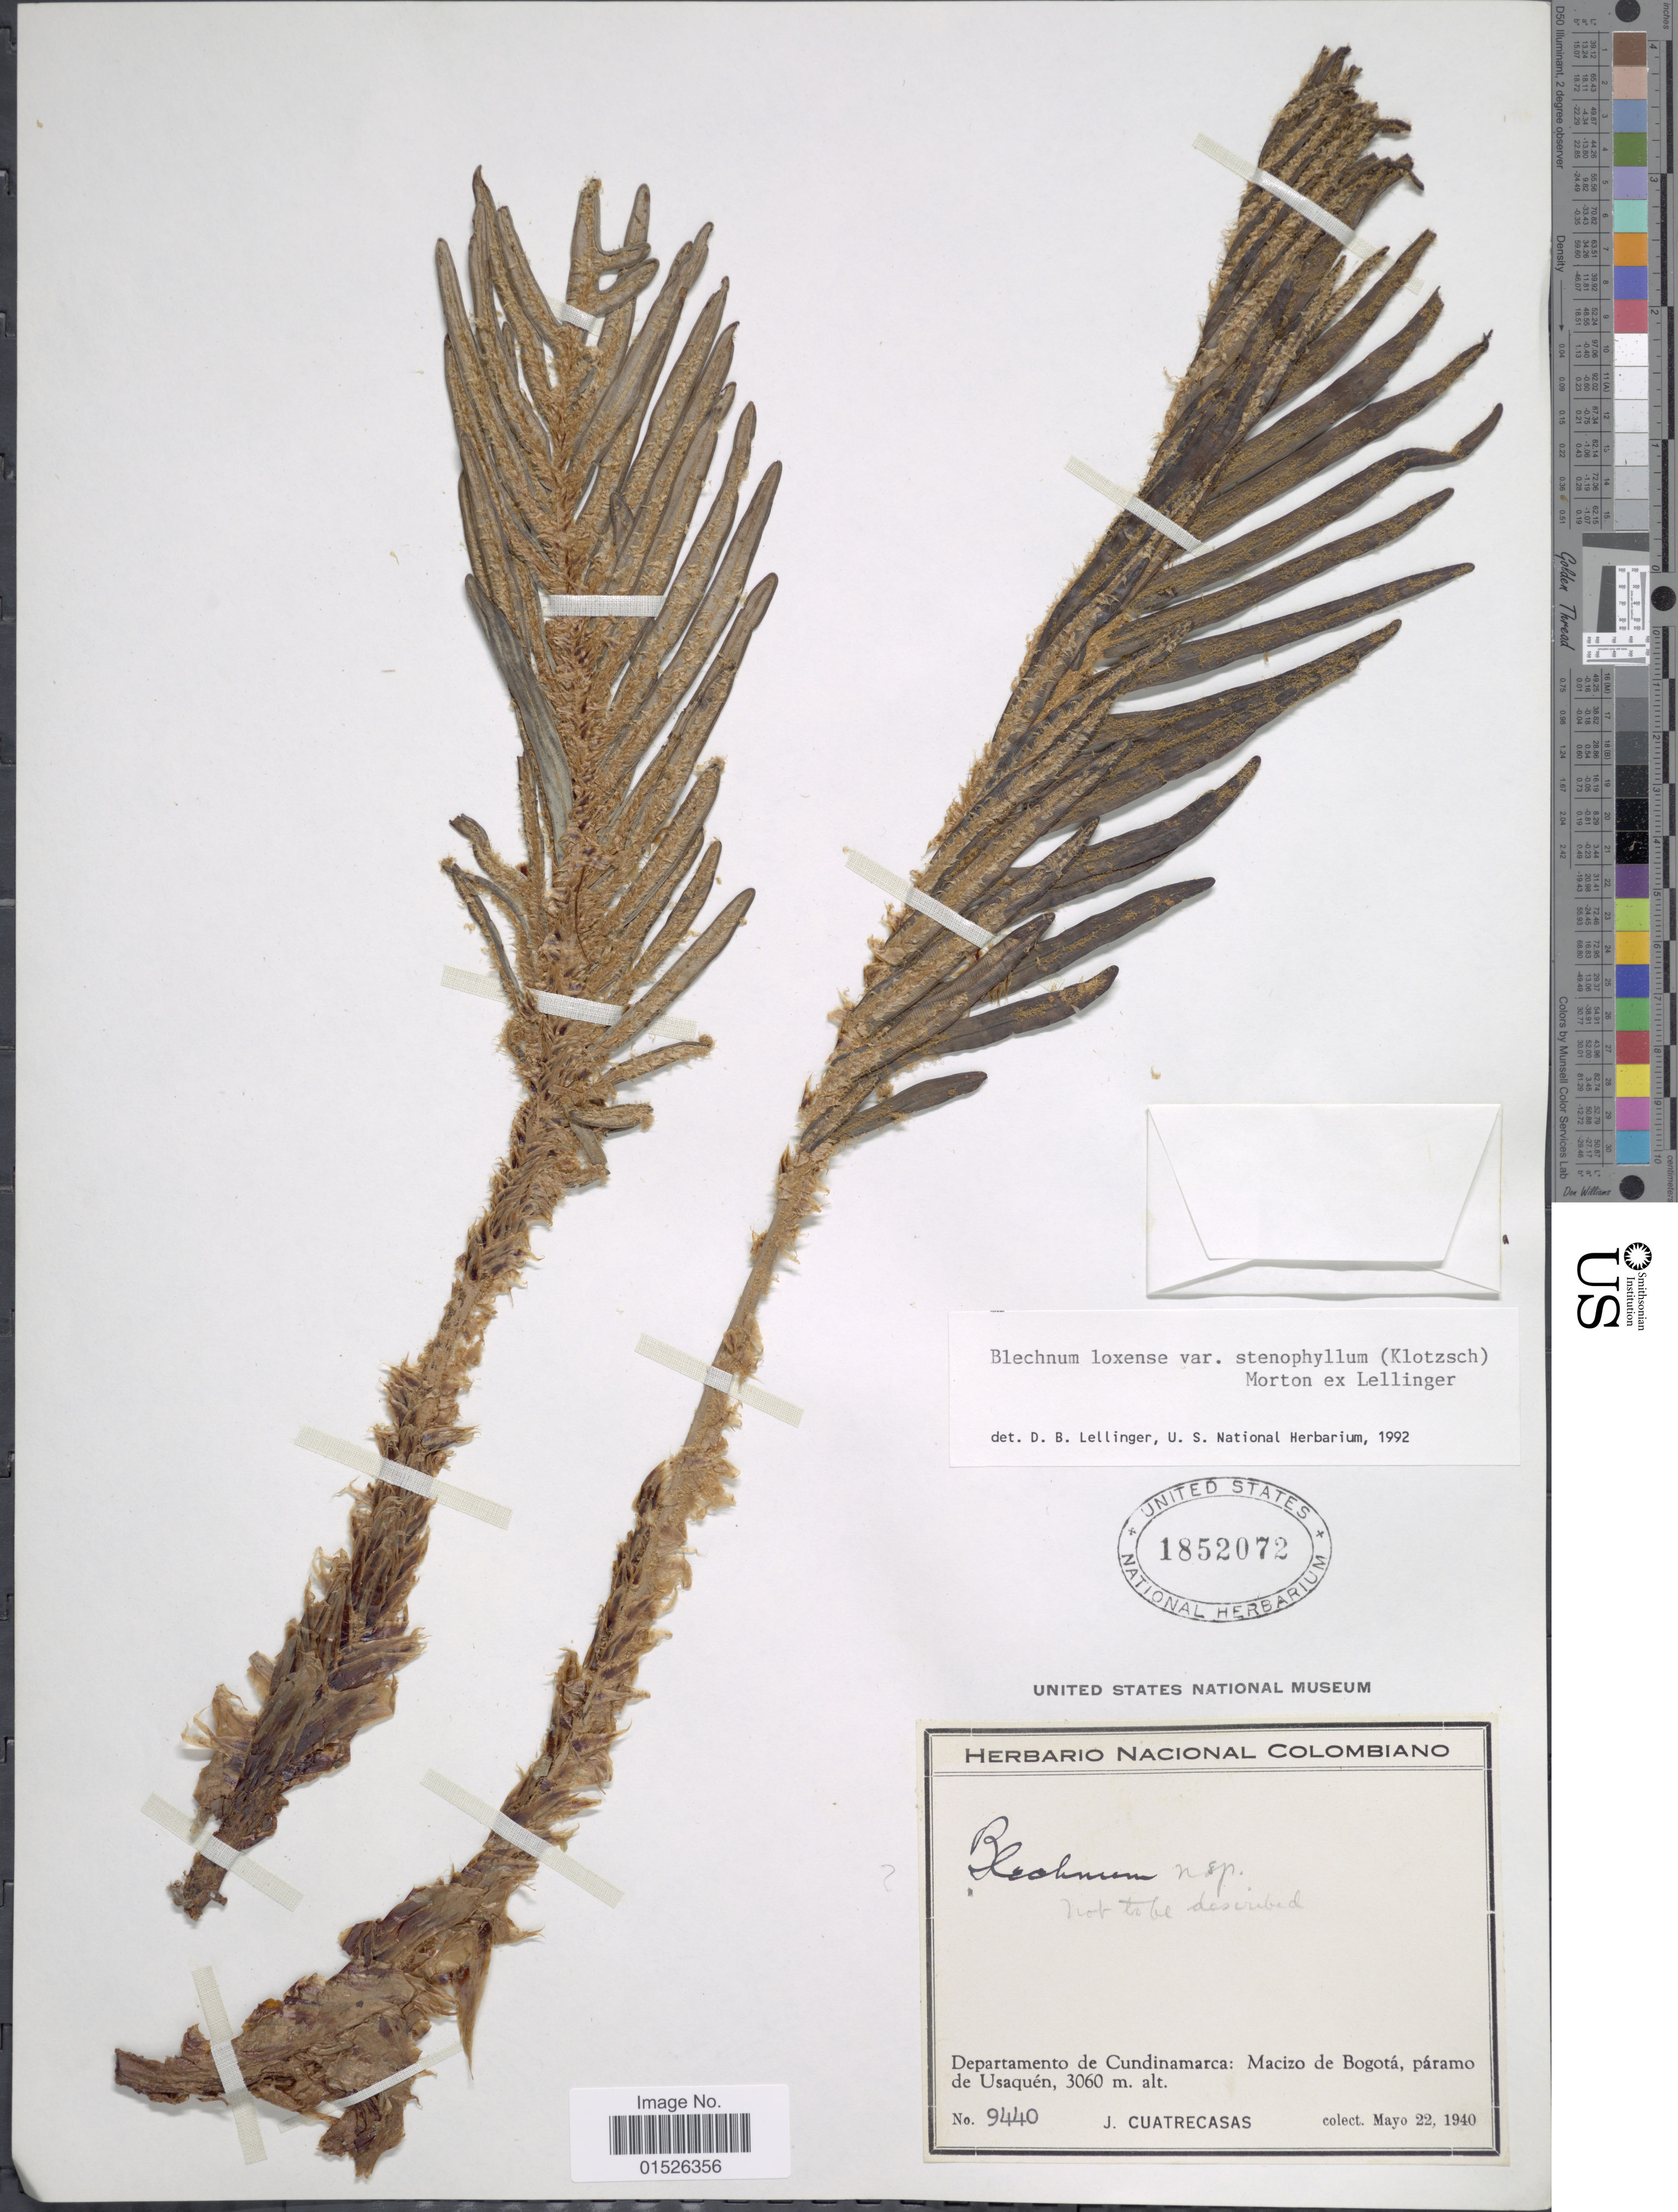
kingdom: Plantae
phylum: Tracheophyta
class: Polypodiopsida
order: Polypodiales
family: Blechnaceae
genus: Blechnum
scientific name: Blechnum loxense var. stenophyllum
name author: (Klotzsch) Lellinger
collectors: J. Cuatrecasas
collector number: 9440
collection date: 1940-05-22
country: Colombia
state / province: Cundinamarca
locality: Departamento de Cundinamarca: Macizo de Bogota, paramo de Usaquen.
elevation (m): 3060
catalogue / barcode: US 1852072